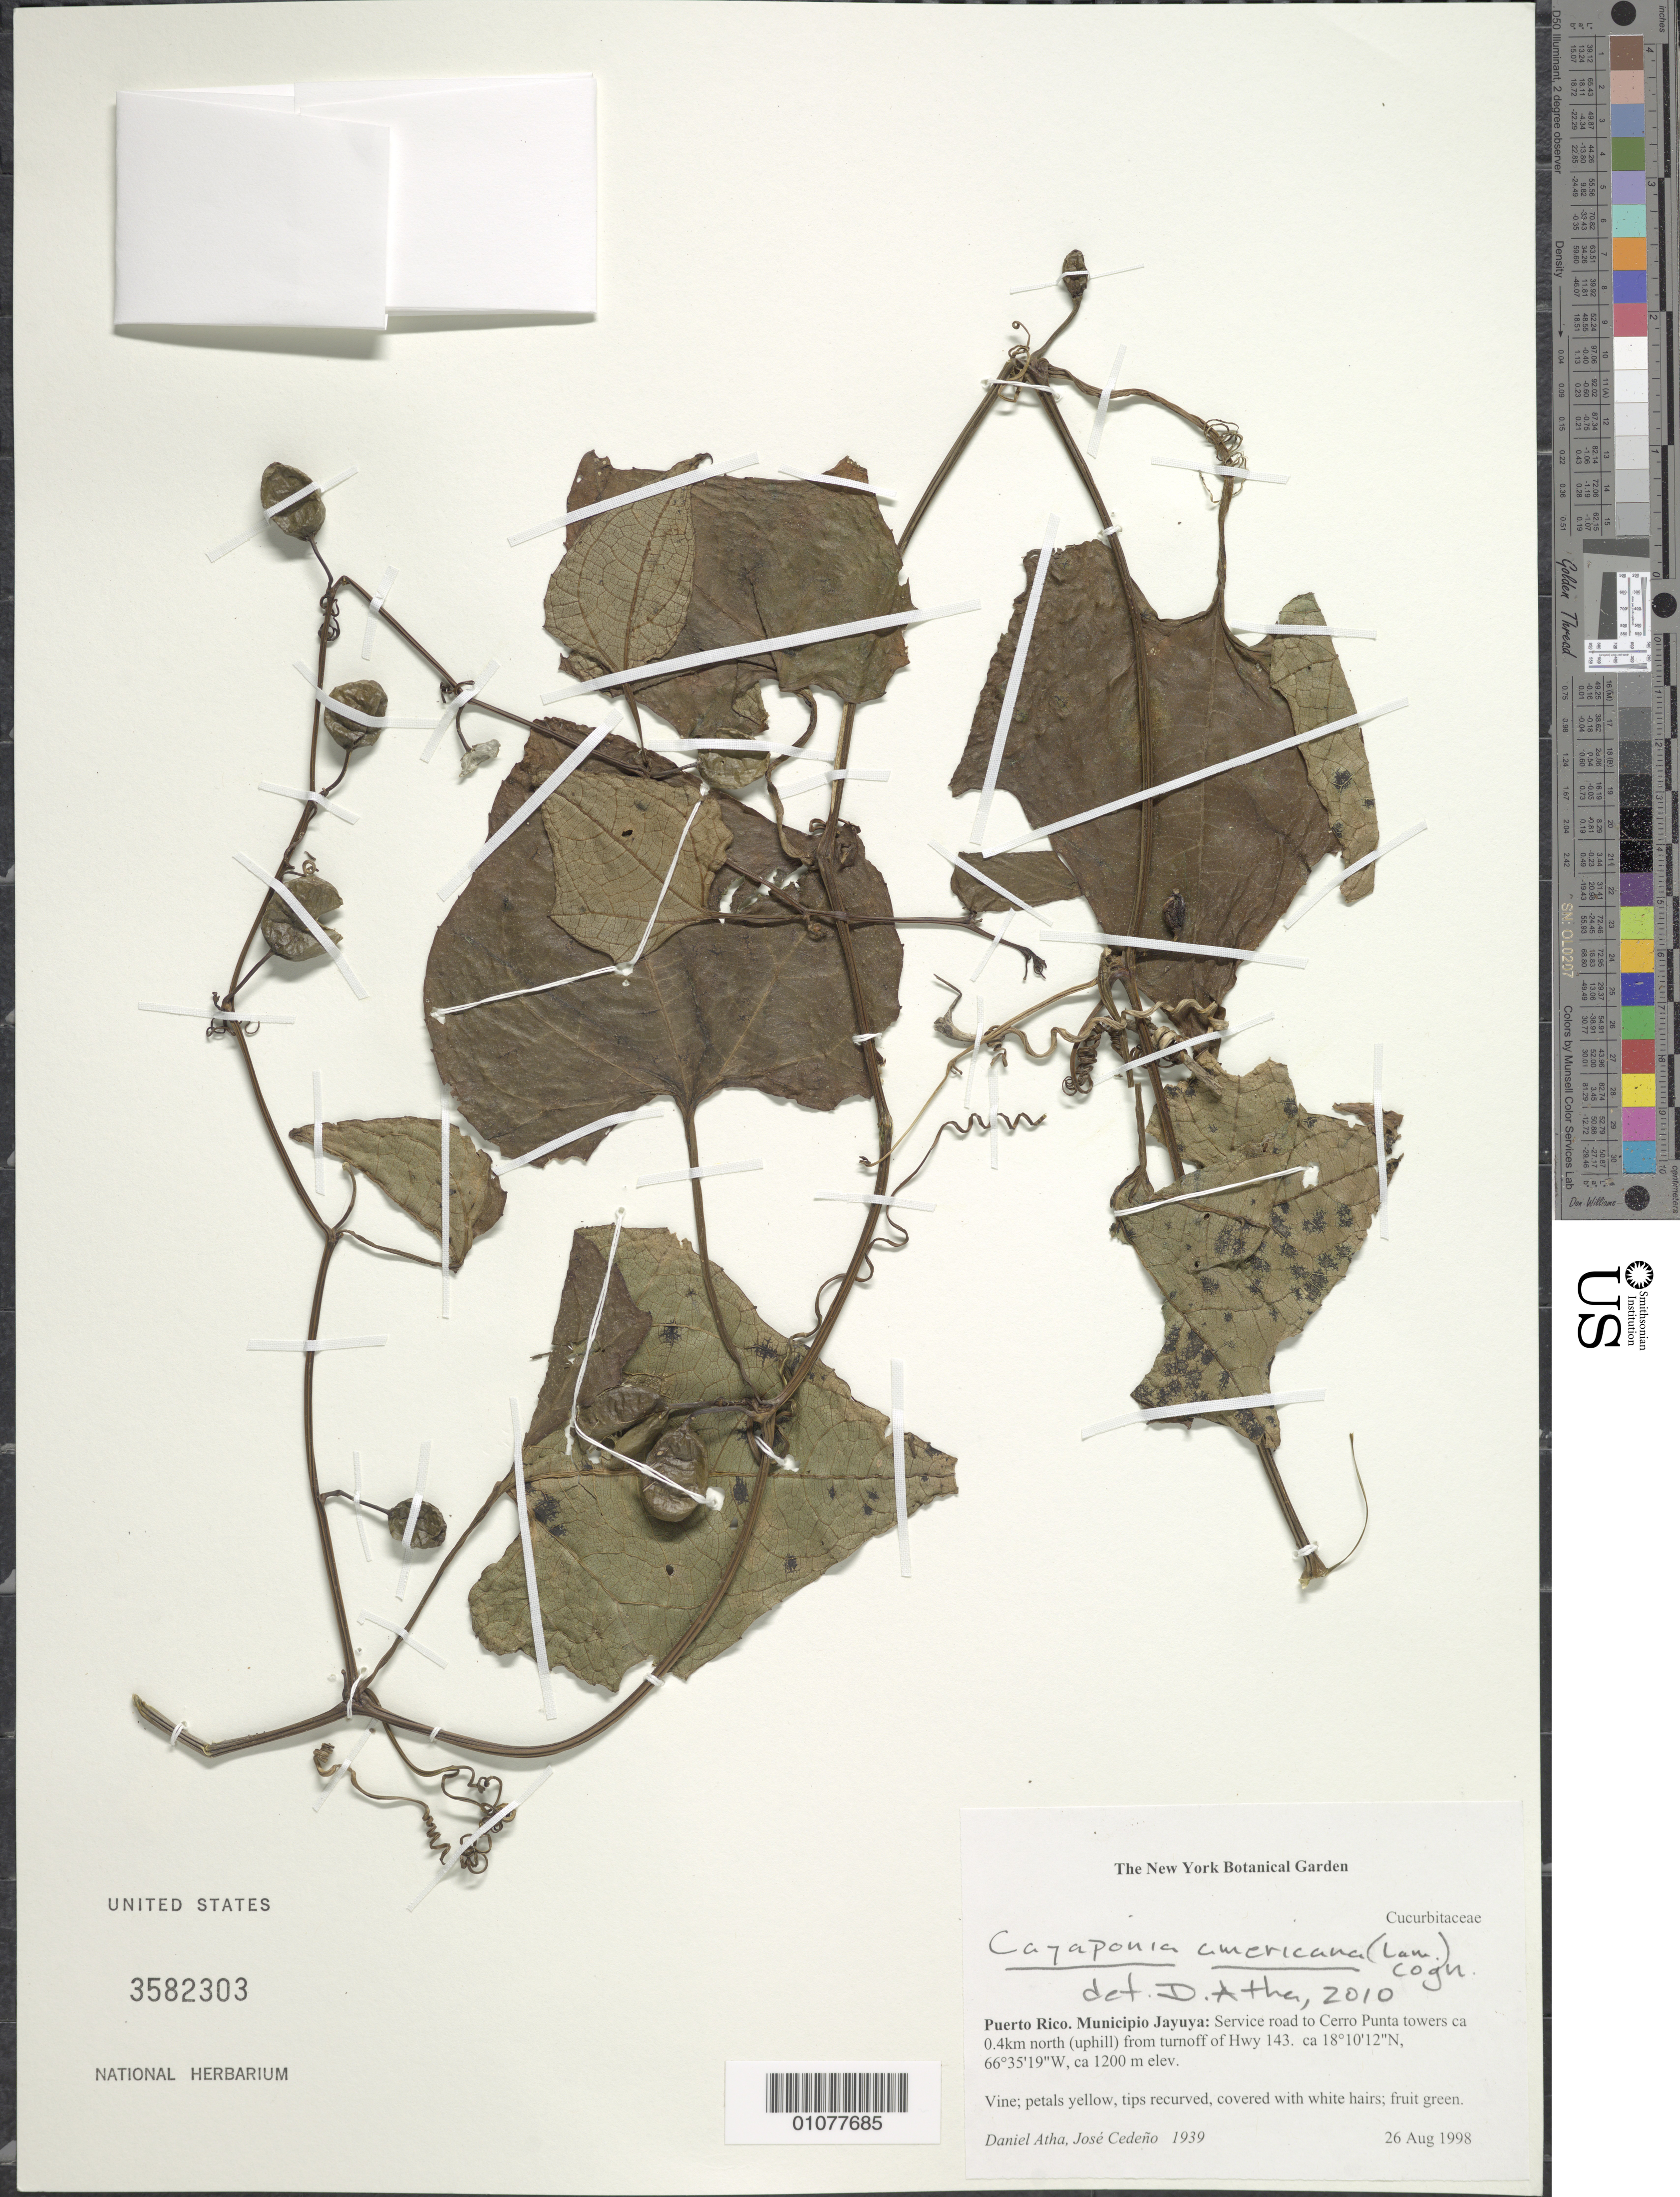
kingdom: Plantae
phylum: Tracheophyta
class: Magnoliopsida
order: Cucurbitales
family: Cucurbitaceae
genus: Cayaponia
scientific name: Cayaponia americana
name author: (Lam.) Cogn.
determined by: Atha, D.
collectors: D. Atha & J. A. Cedeño M.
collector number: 1939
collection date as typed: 26 Aug 1998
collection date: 1998-08-26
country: Puerto Rico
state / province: Jayuya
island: Puerto Rico I.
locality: Municipio Jayuya; service road to Cerro Punta towers, ca. 0.4 km N (uphill) from turnoff of Hwy 143.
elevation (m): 1200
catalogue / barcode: US 3582303